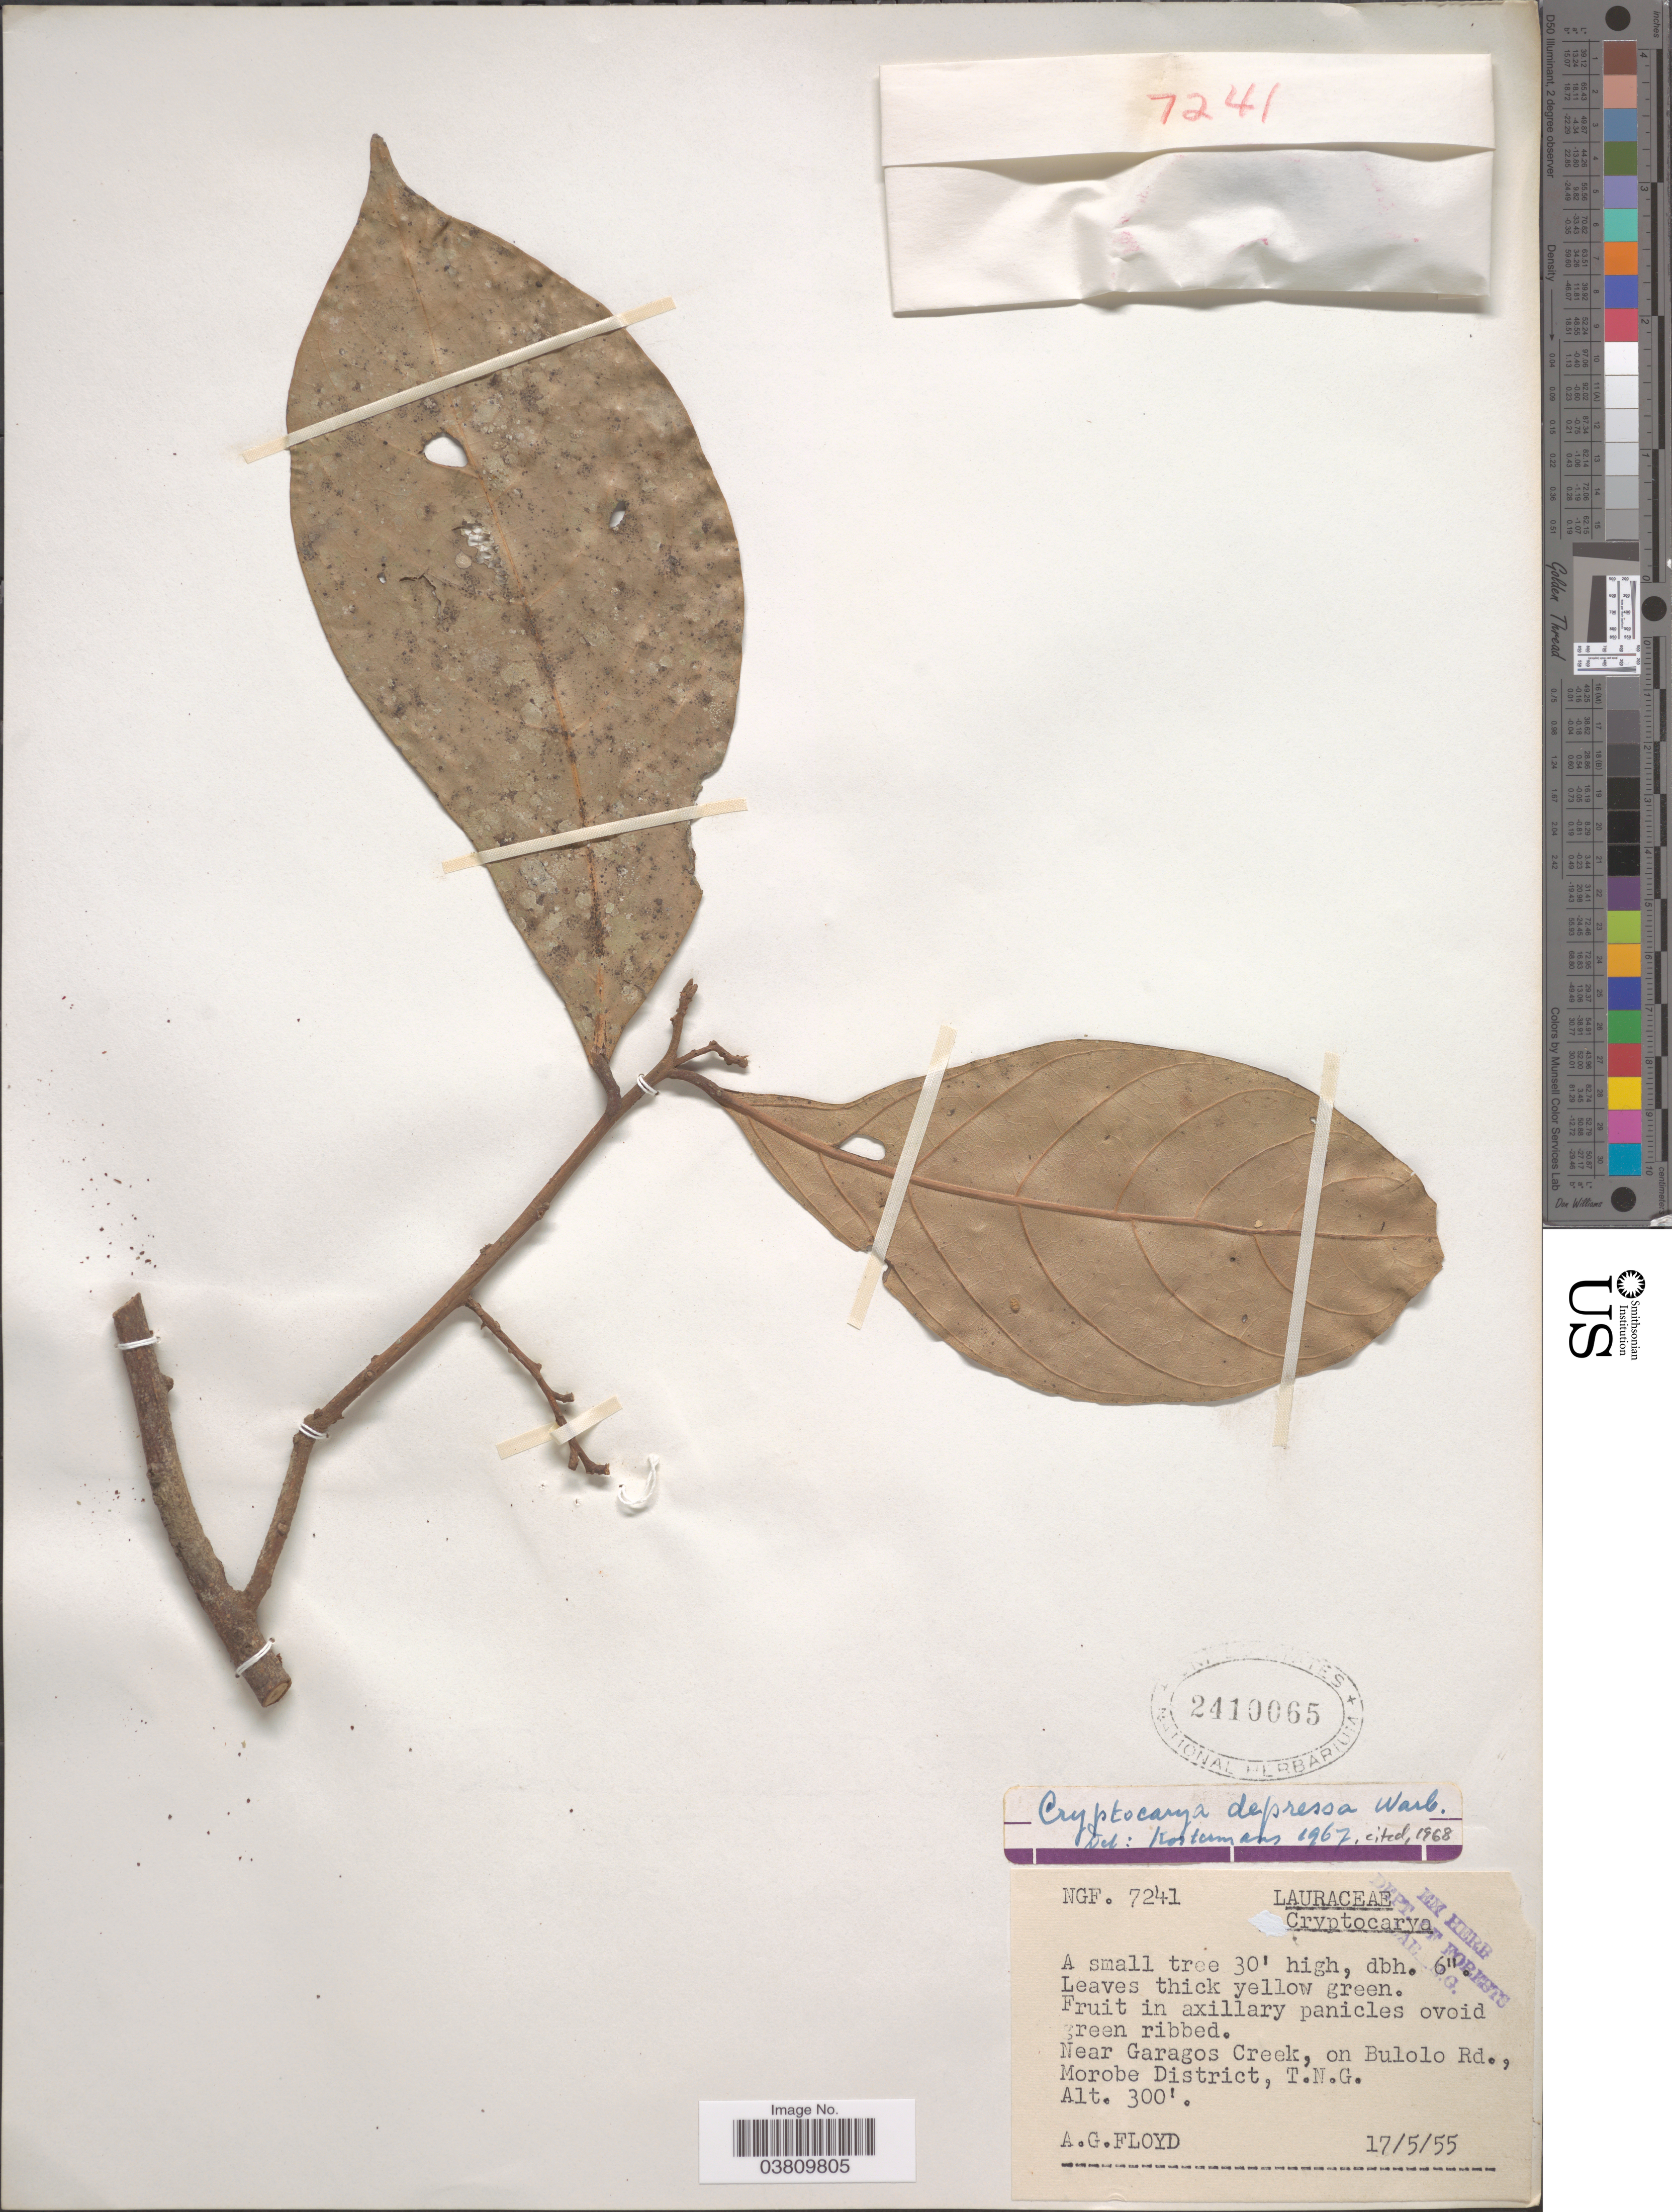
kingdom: Plantae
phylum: Tracheophyta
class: Magnoliopsida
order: Laurales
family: Lauraceae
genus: Cryptocarya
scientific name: Cryptocarya depressa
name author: Warb.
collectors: A. G. Floyd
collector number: NGF 7241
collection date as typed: Transcribed d/m/y: 17/5/55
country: Papua New Guinea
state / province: Morobe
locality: Near Garagos Creek, on Bulolo Rd., Morobe District, T.N.G.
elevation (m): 91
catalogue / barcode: US 2410065